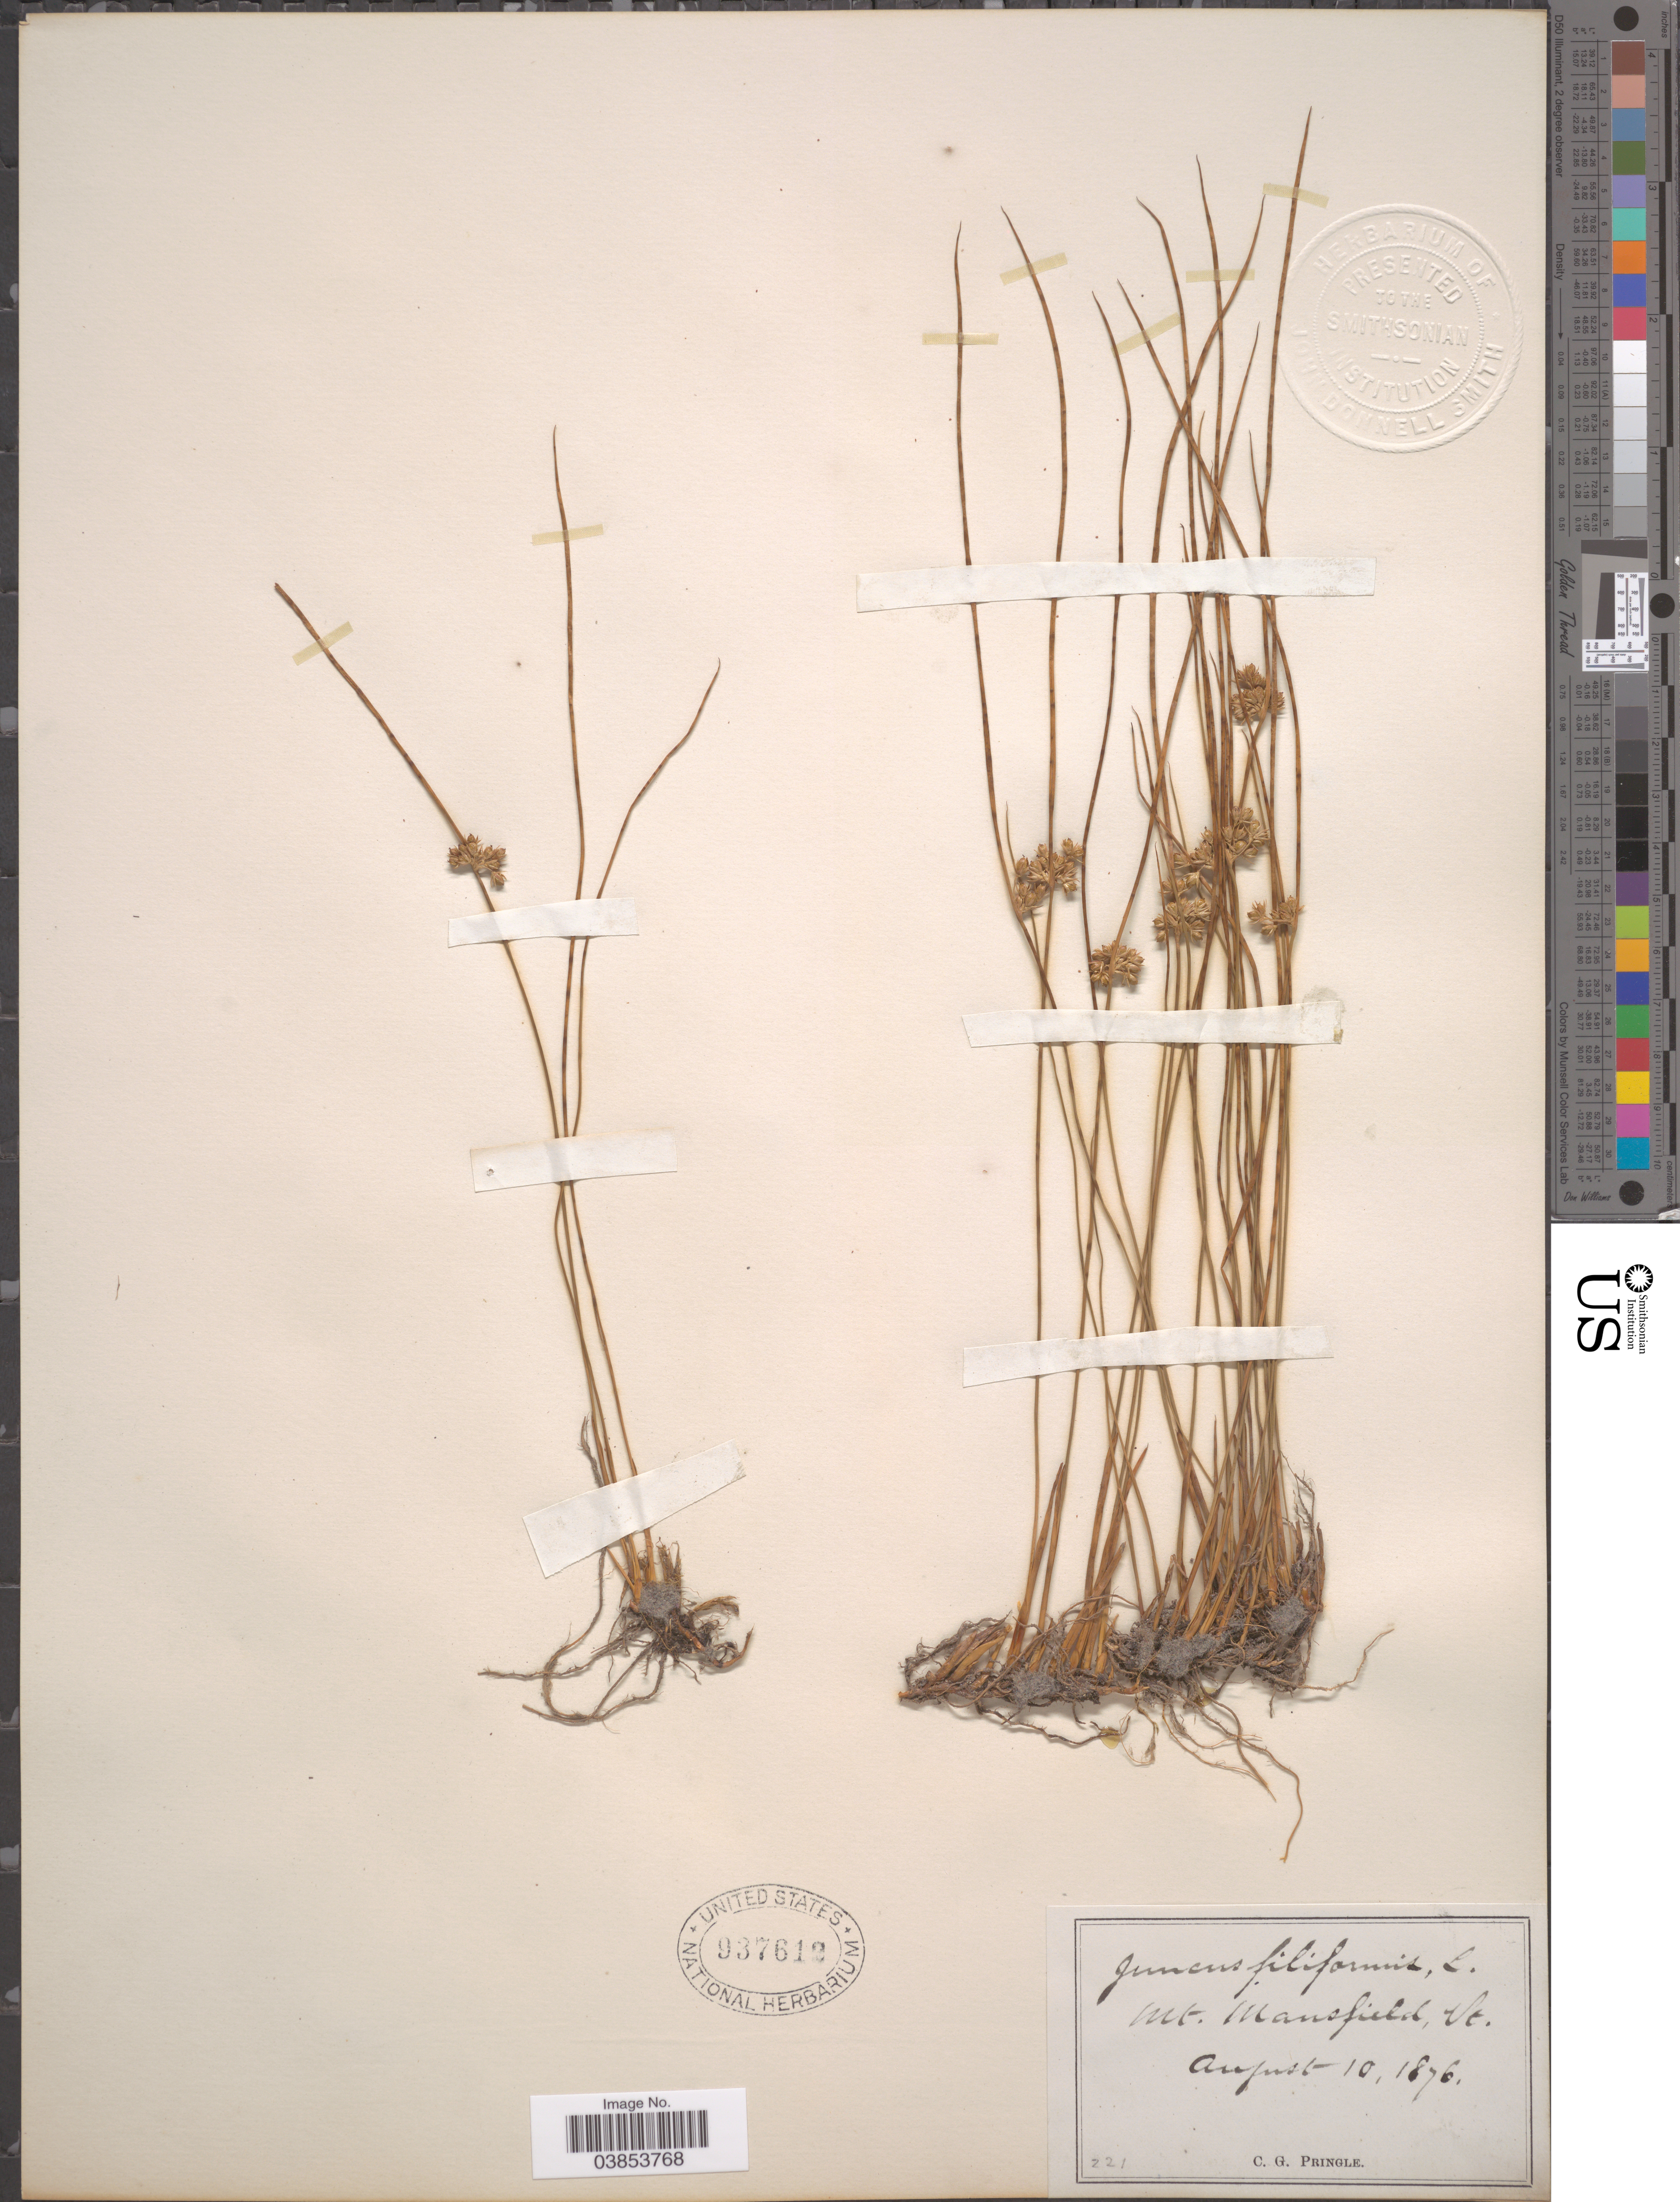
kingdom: Plantae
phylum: Tracheophyta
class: Liliopsida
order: Poales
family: Juncaceae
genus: Juncus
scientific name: Juncus filiformis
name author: L.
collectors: C. G. Pringle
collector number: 221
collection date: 1876-08-10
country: United States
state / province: Vermont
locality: Mt. Mansfield.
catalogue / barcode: US 937613